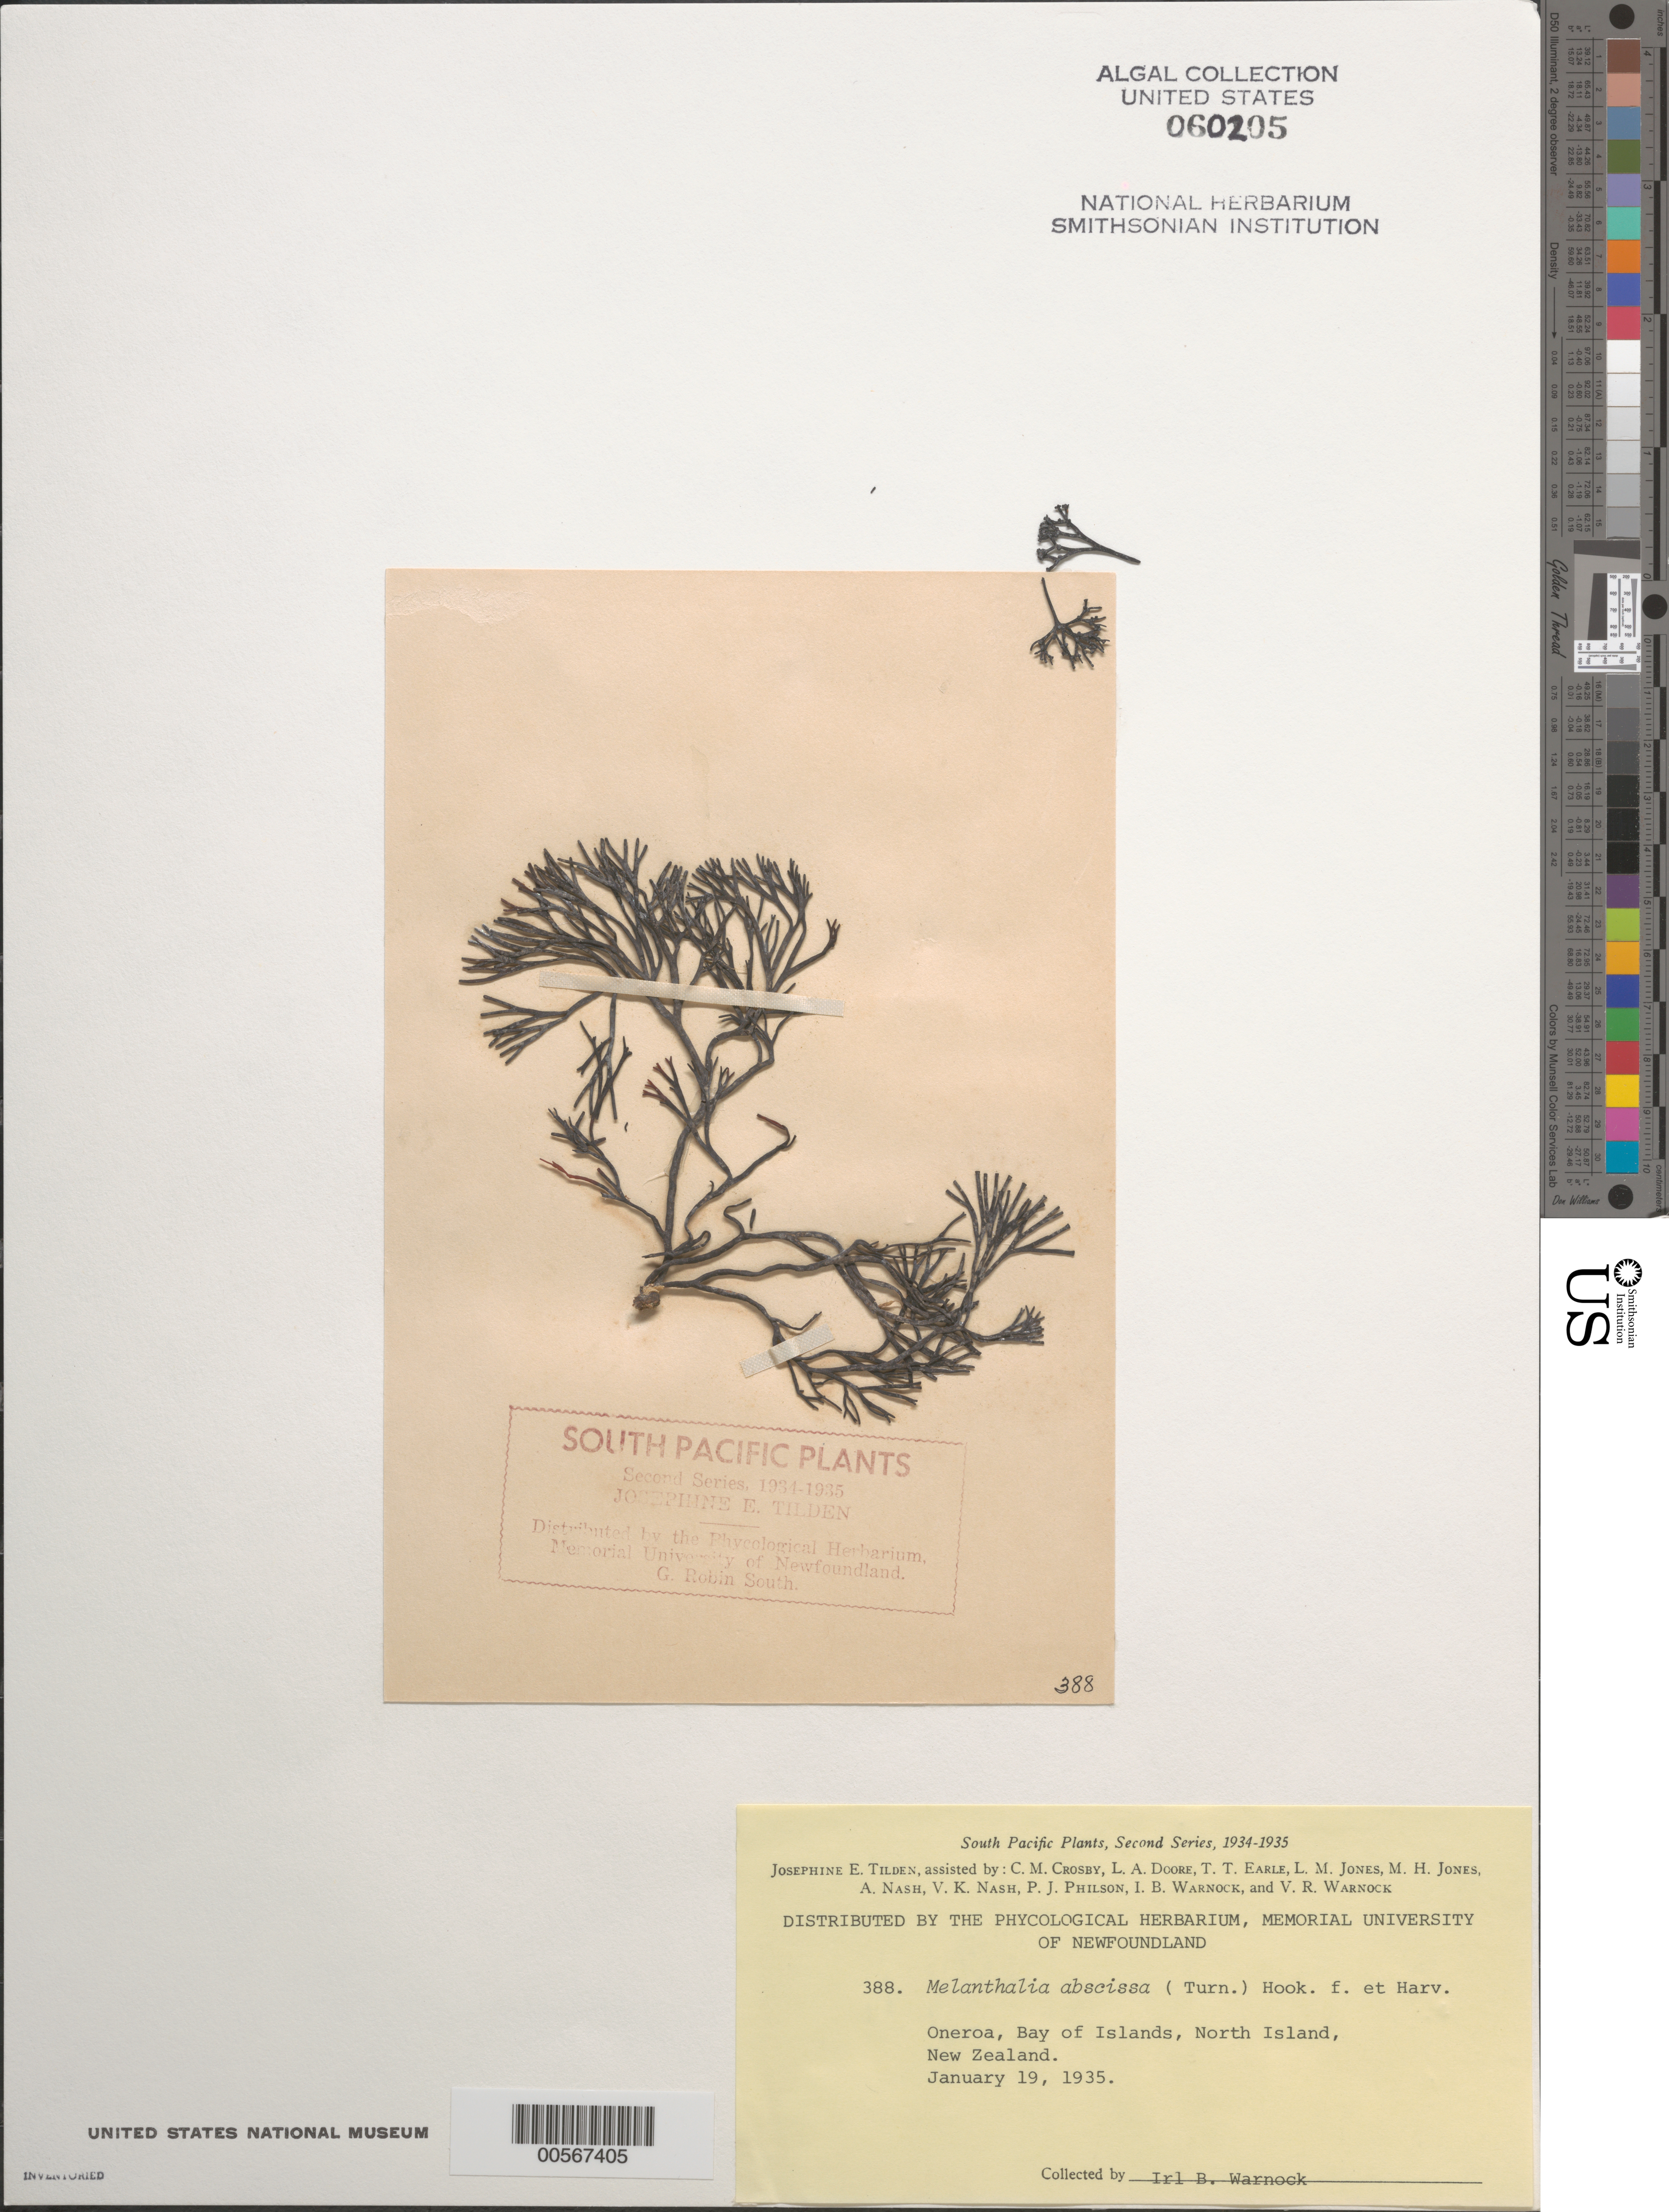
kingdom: Plantae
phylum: Rhodophyta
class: Florideophyceae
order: Gracilariales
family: Gracilariaceae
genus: Melanthalia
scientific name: Melanthalia abscissa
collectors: I. Warnock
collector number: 388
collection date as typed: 19 Jan 1935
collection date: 1935-01-19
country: New Zealand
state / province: Northland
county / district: Far North District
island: North Island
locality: Bay of Islands, Oneroa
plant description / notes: Tilden, South Pacific Plants, Second Series, 1934-1935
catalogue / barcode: US 60205